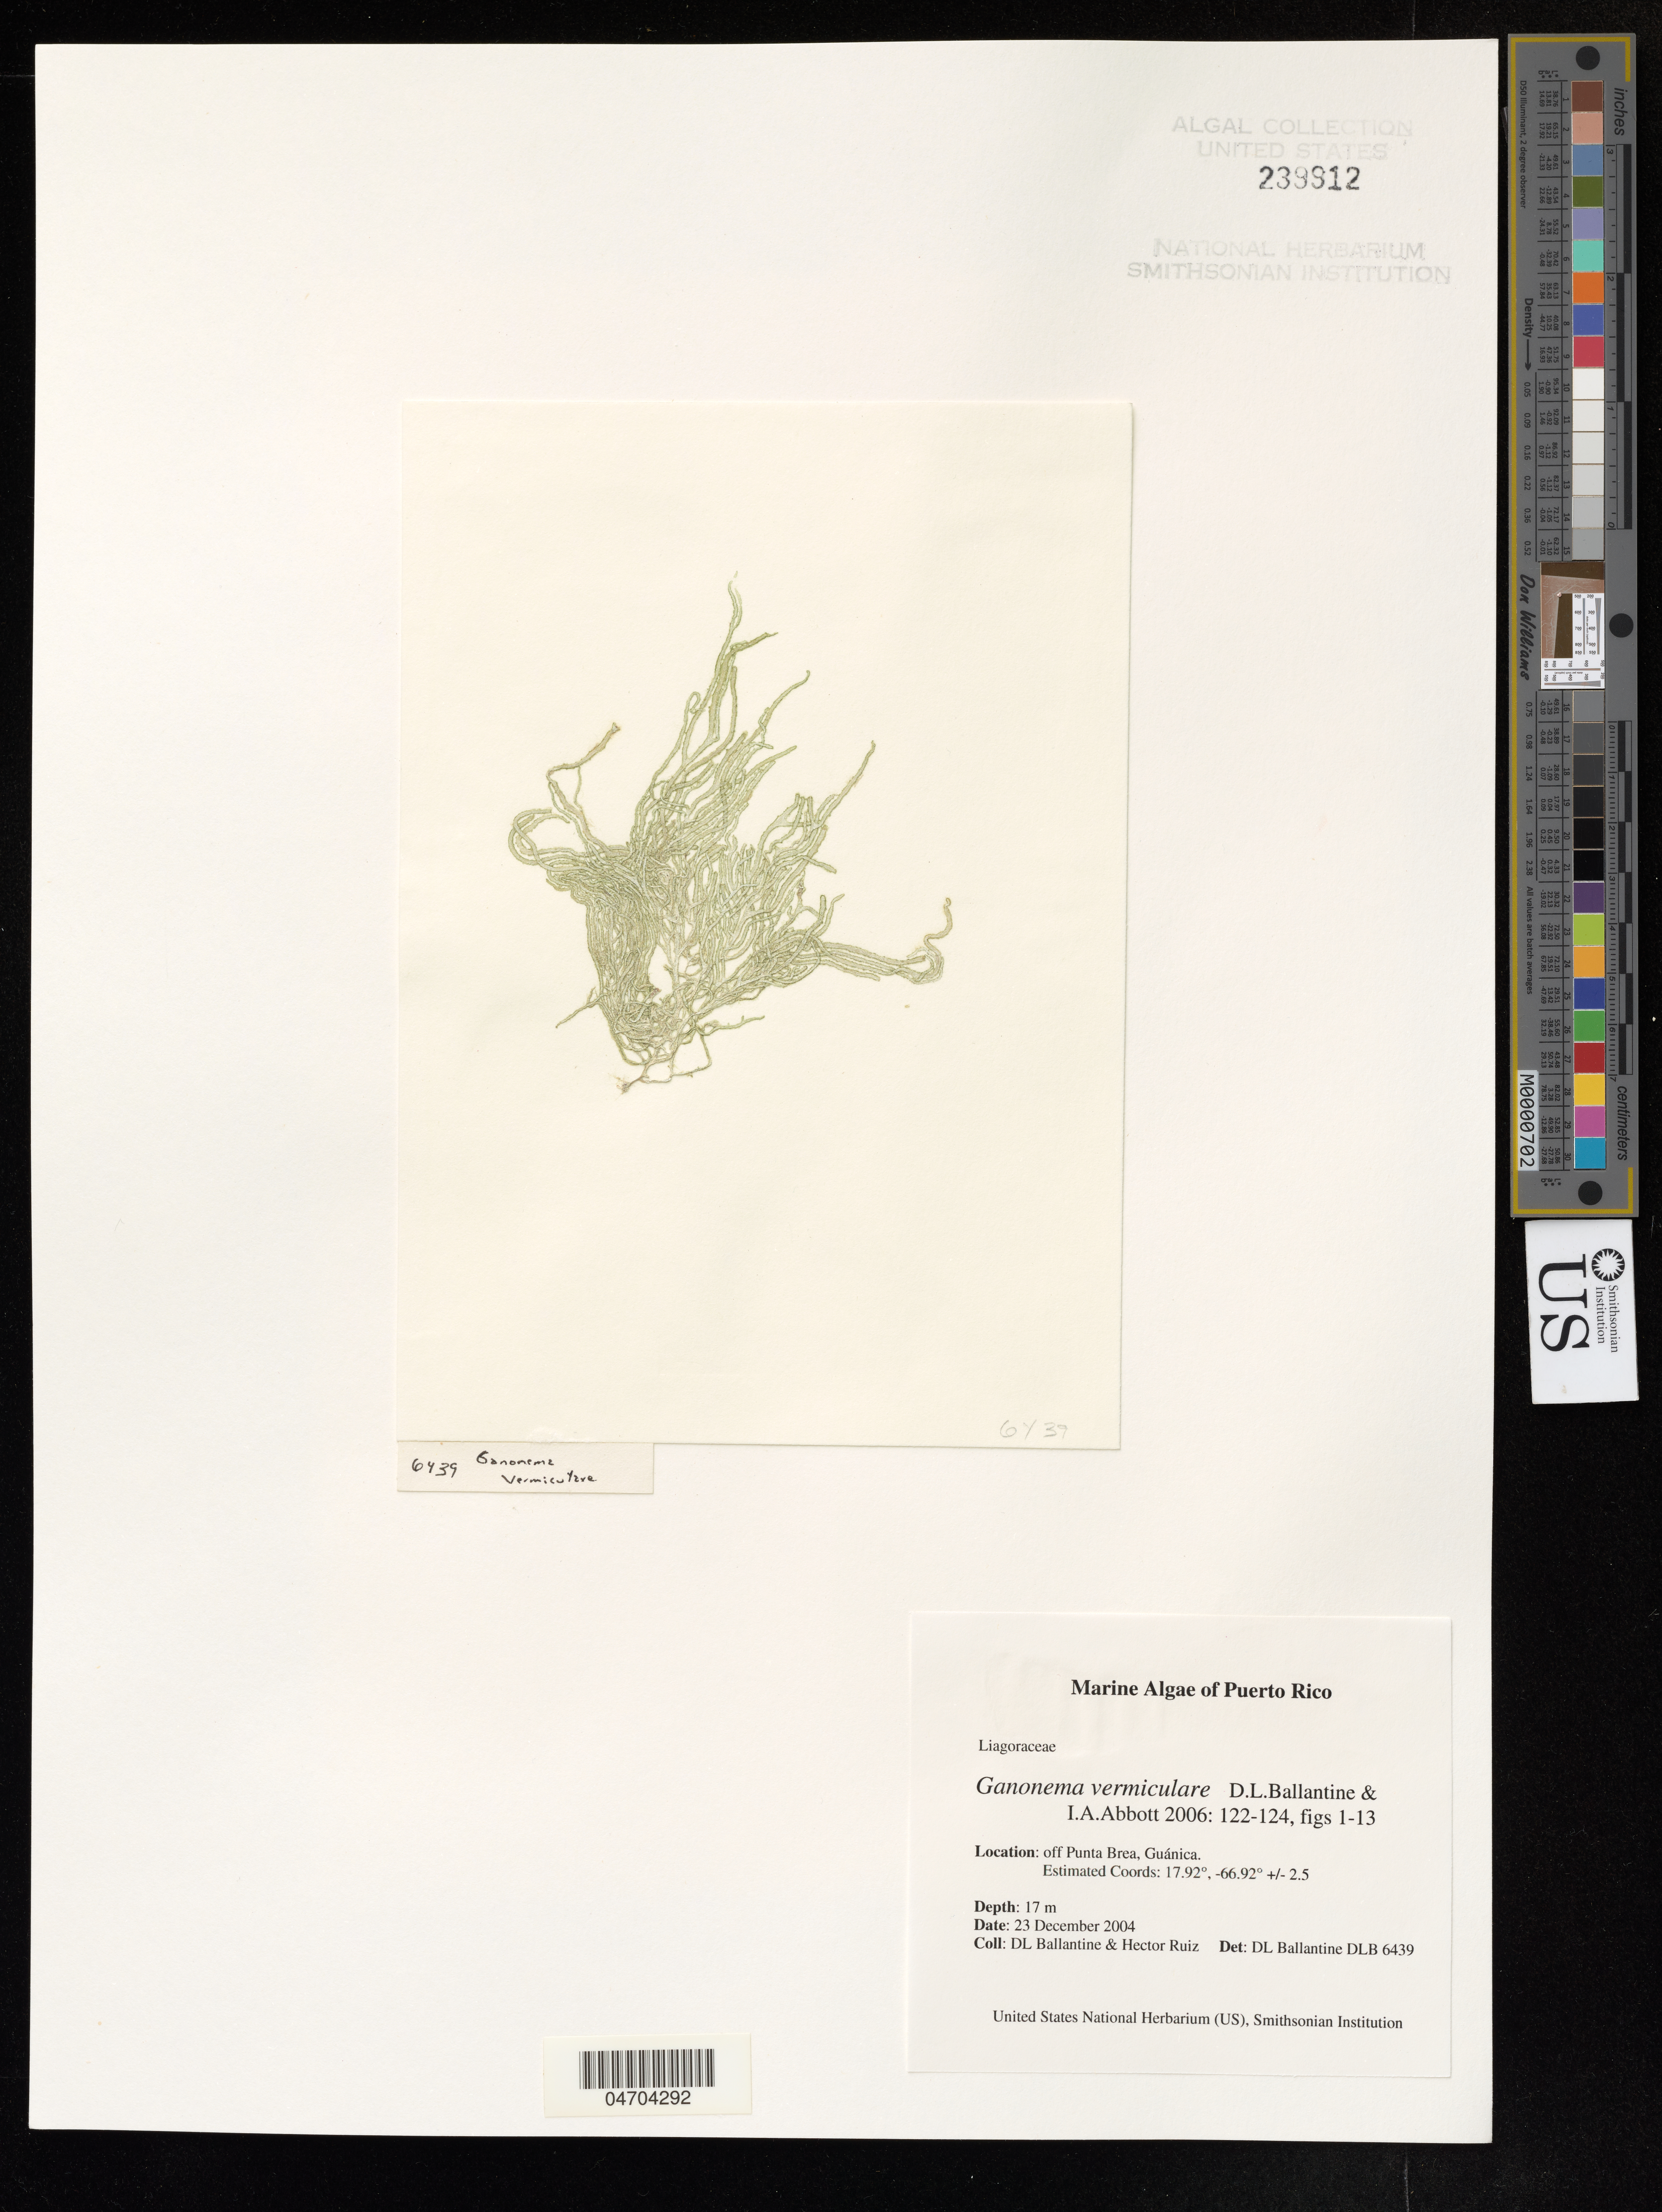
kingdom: Plantae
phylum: Rhodophyta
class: Florideophyceae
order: Nemaliales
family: Liagoraceae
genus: Ganonema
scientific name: Ganonema vermiculare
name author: D.L. Ballant. & I.A. Abbott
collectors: D.L. Ballantine & H. Ruiz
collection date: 2004-12-23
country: Puerto Rico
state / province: Guánica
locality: Off Punta Brea.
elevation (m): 17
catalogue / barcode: US 239912